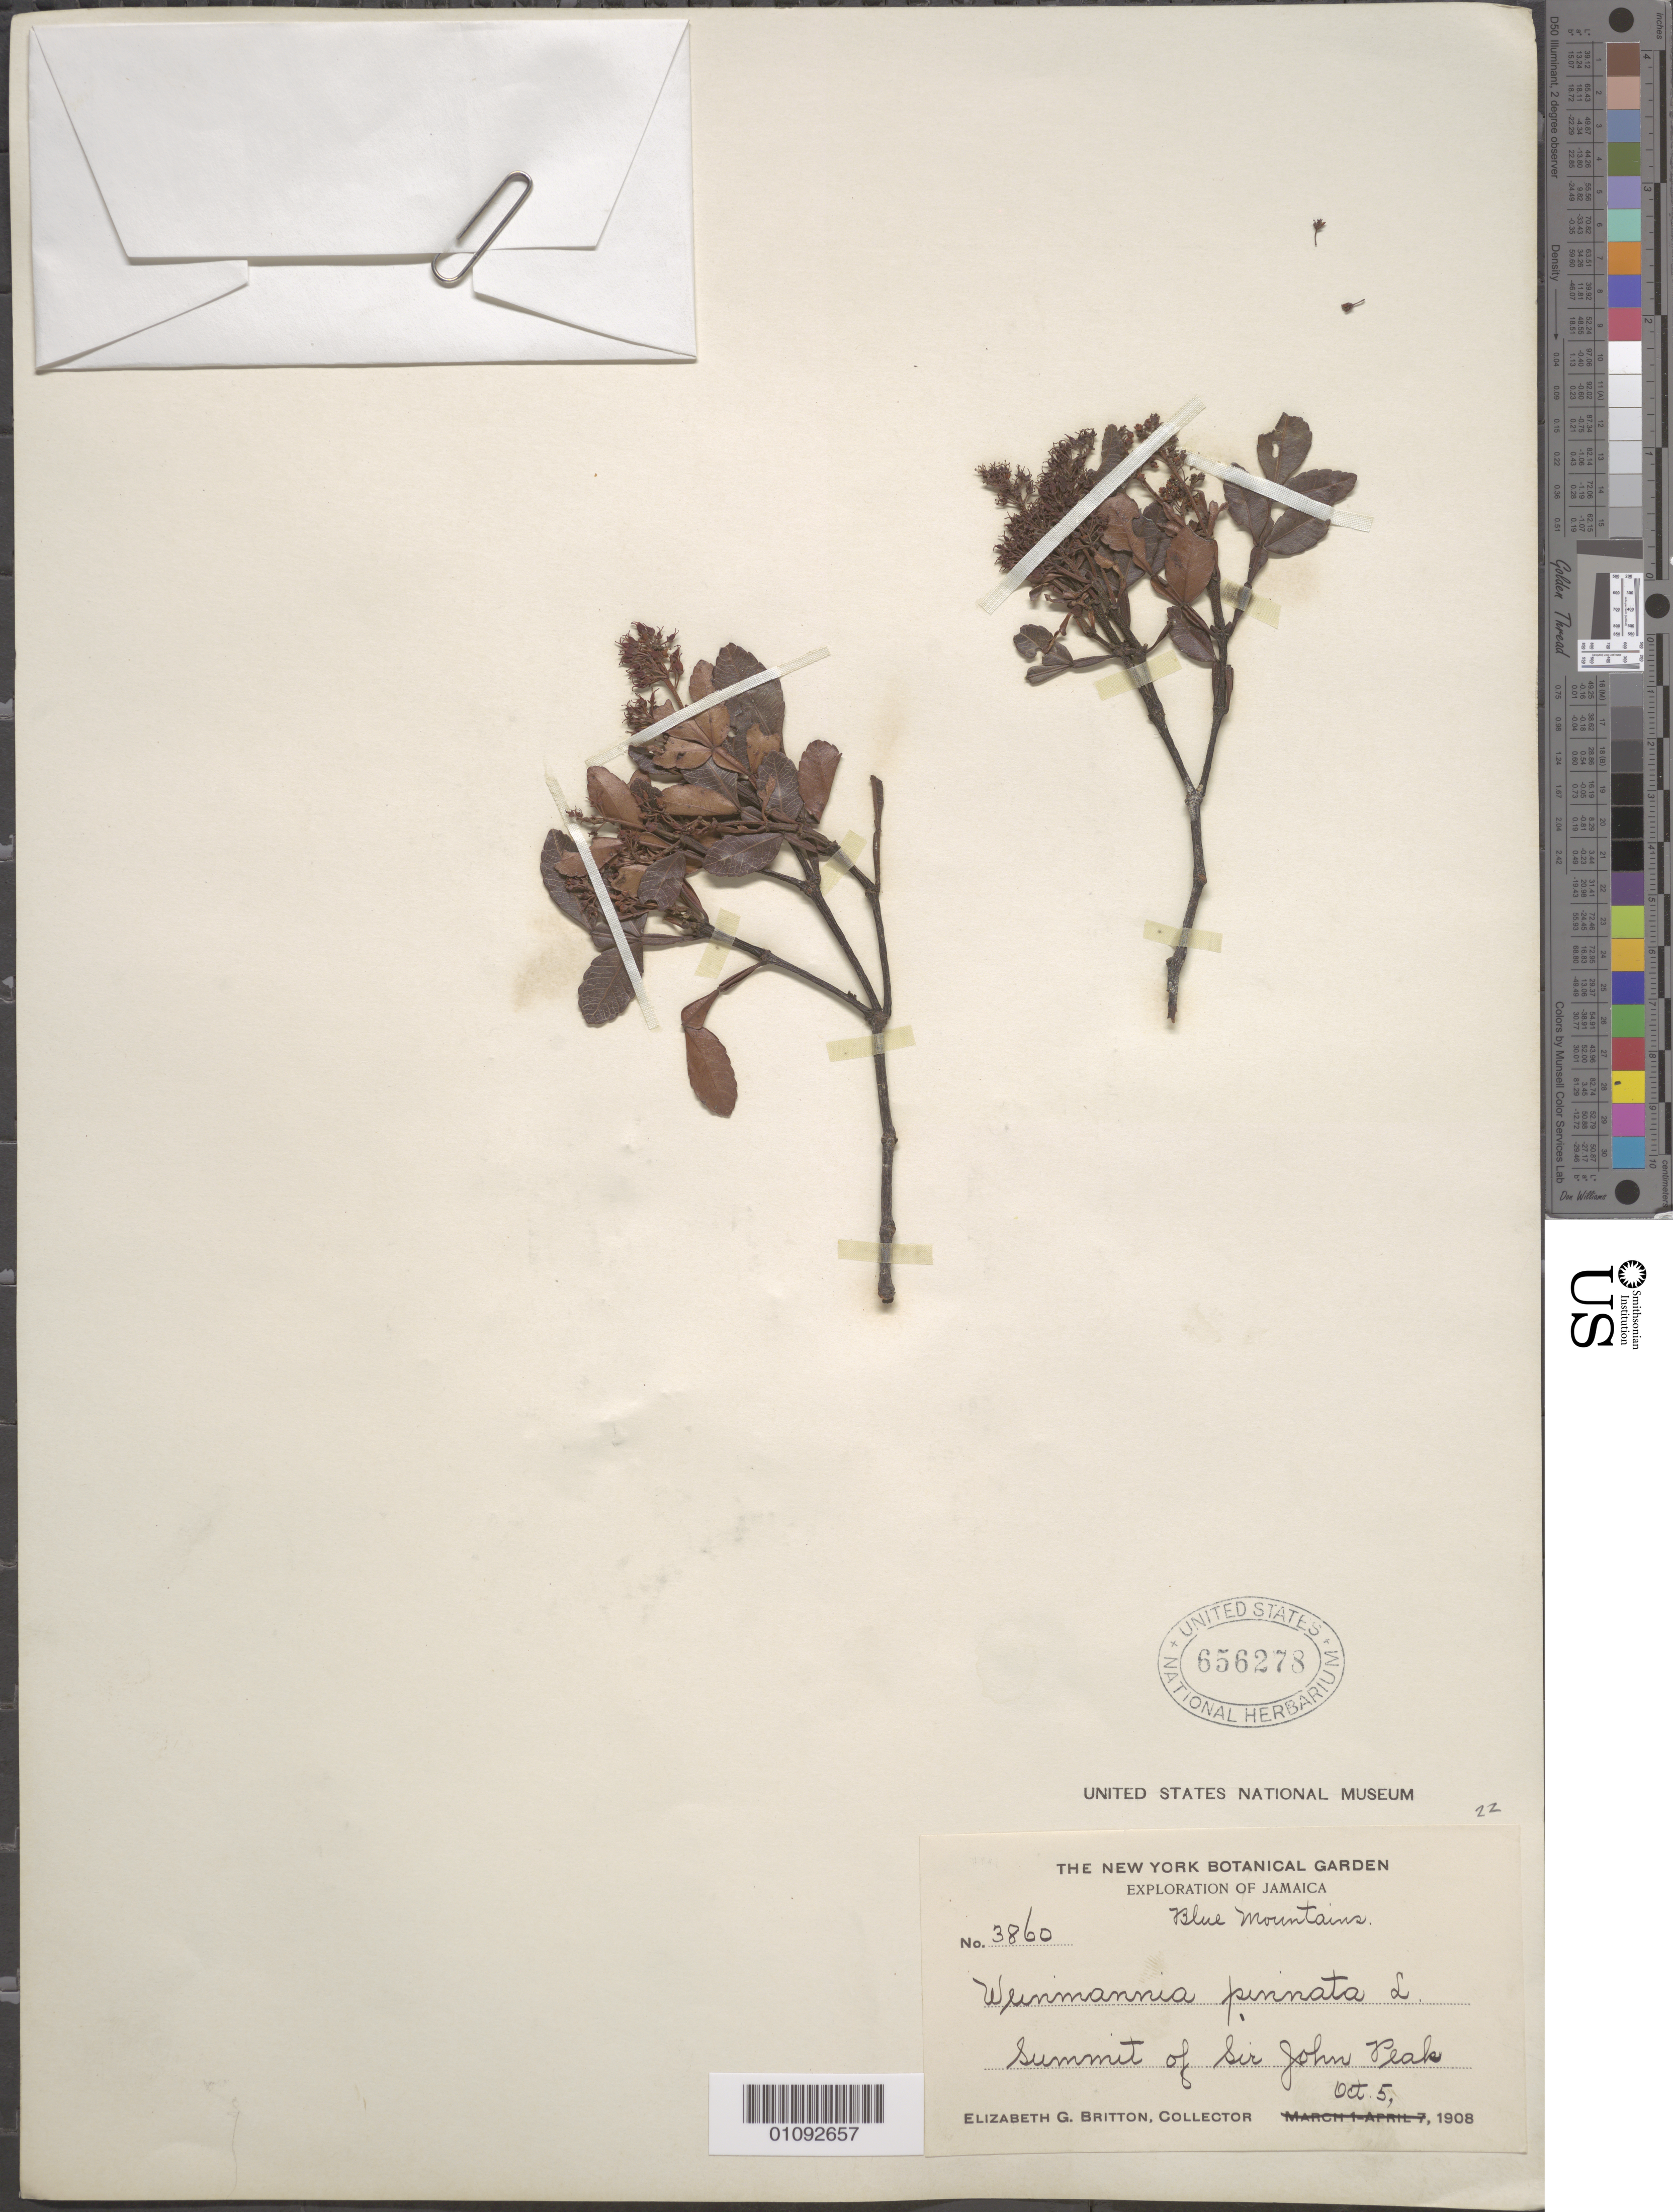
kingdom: Plantae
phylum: Tracheophyta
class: Magnoliopsida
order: Oxalidales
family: Cunoniaceae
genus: Weinmannia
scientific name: Weinmannia pinnata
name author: L.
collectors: E. G. Britton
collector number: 3860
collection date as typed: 05 Oct 1908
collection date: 1908-10-05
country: Jamaica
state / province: Portland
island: Jamaica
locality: Blue Mountains. Summit of Sir John Peak.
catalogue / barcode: US 656278